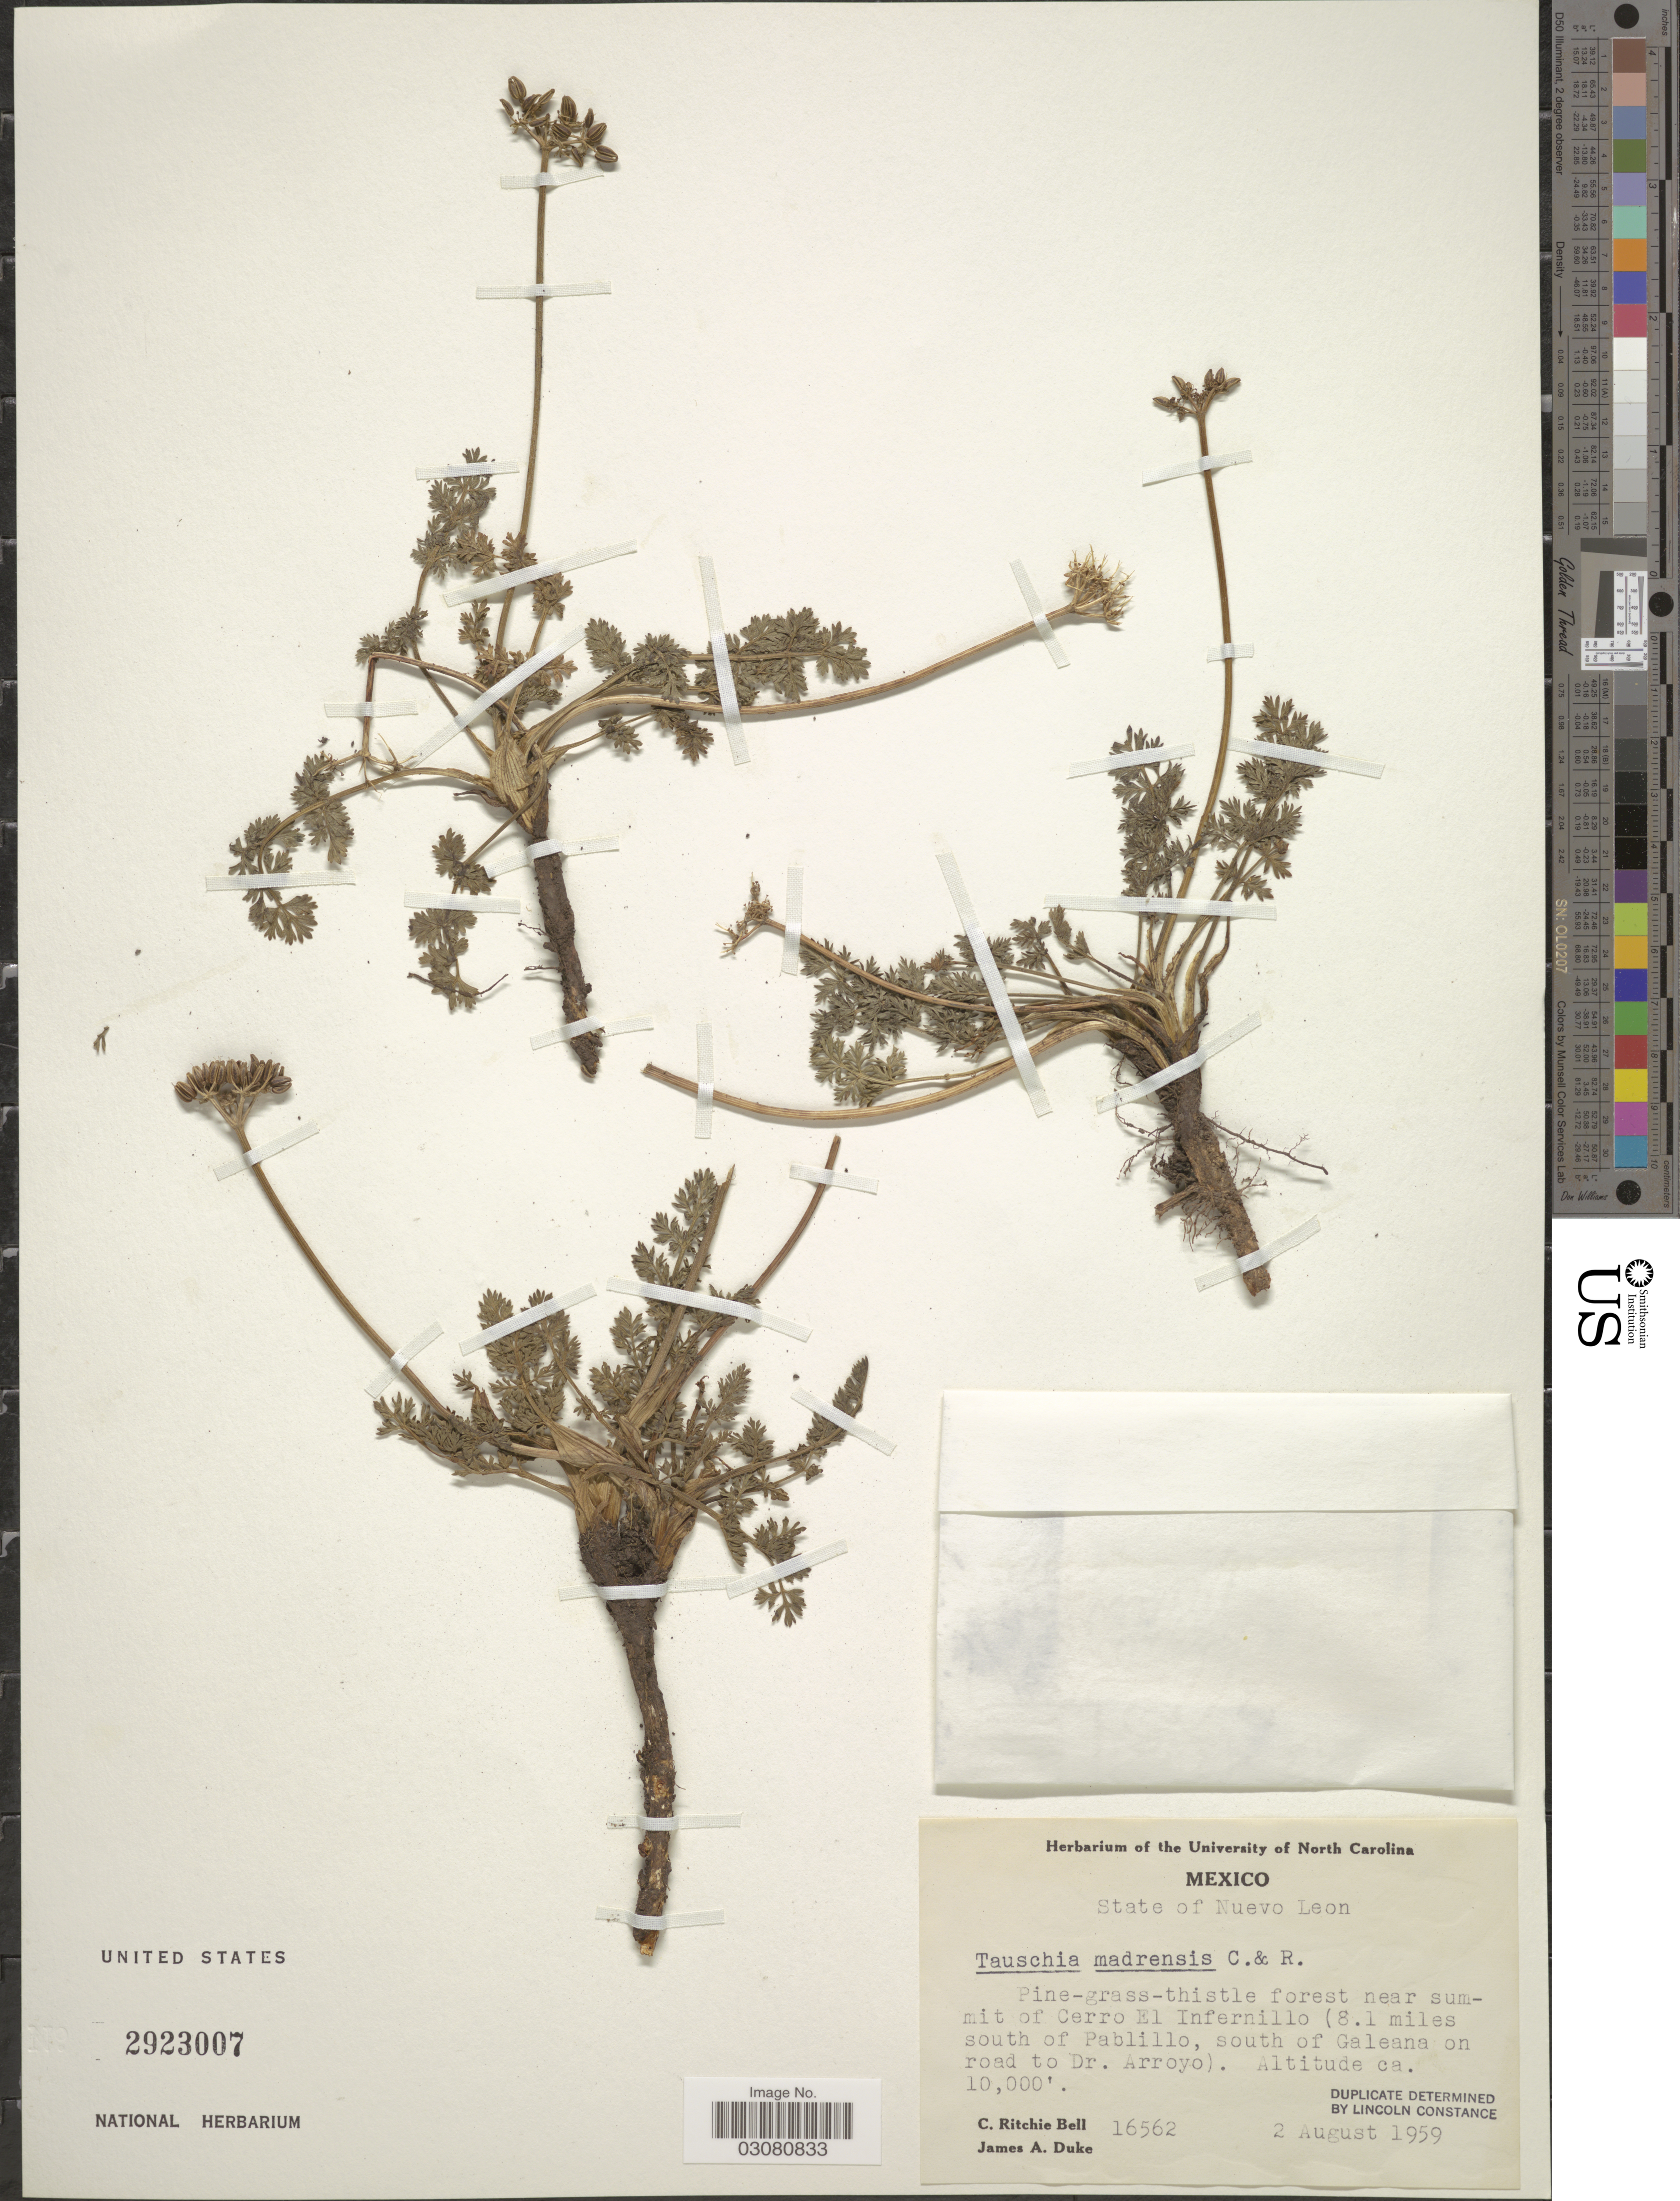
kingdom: Plantae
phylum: Tracheophyta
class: Magnoliopsida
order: Apiales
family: Apiaceae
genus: Tauschia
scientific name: Tauschia madrensis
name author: J.M. Coult. & Rose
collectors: C. R. Bell & J. A. Duke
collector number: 16562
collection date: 1959-08-02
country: Mexico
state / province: Nuevo León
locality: Near summit of Cerro El Infernillo (8.1 miles south of Pablillo, south of Galeana on road to Dr. Arroyo).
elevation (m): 3048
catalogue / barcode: US 2923007